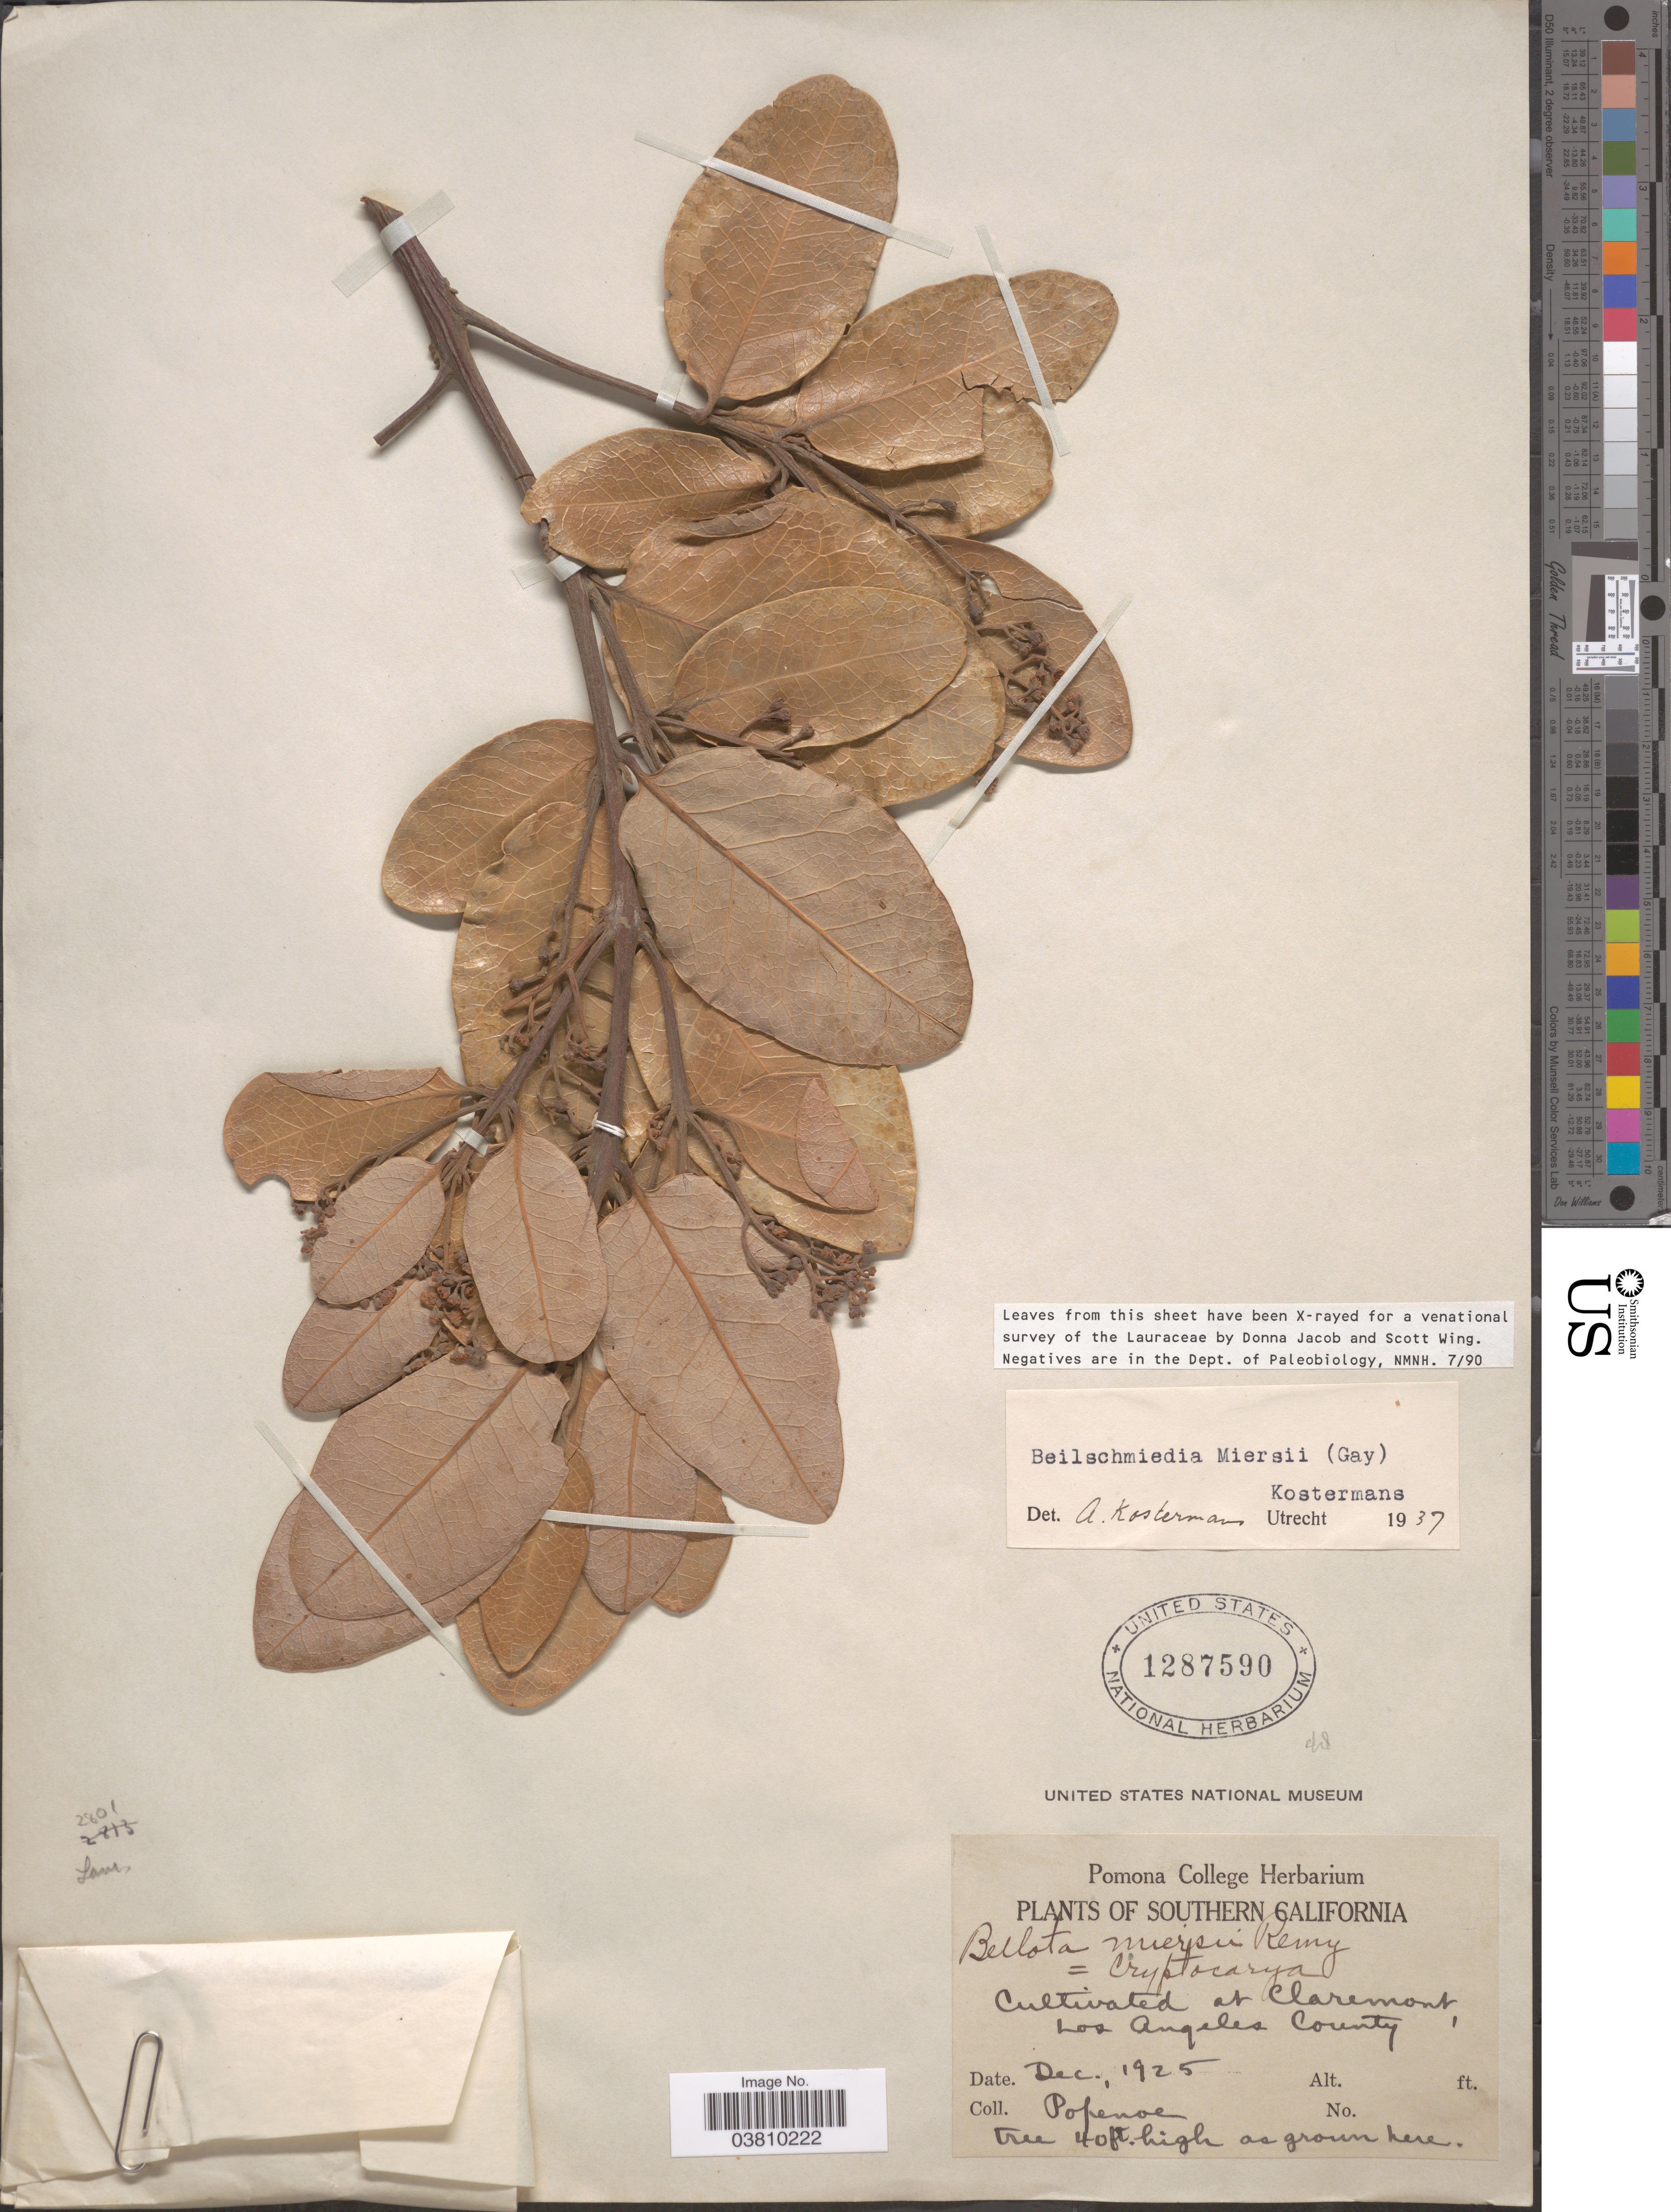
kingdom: Plantae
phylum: Tracheophyta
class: Magnoliopsida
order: Laurales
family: Lauraceae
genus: Beilschmiedia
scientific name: Beilschmiedia miersii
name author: (Gay) Kosterm.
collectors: -- Popenoe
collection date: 1925-12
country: United States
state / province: California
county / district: Los Angeles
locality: Southern California. At Claremont, Los Angeles County.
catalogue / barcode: US 1287590